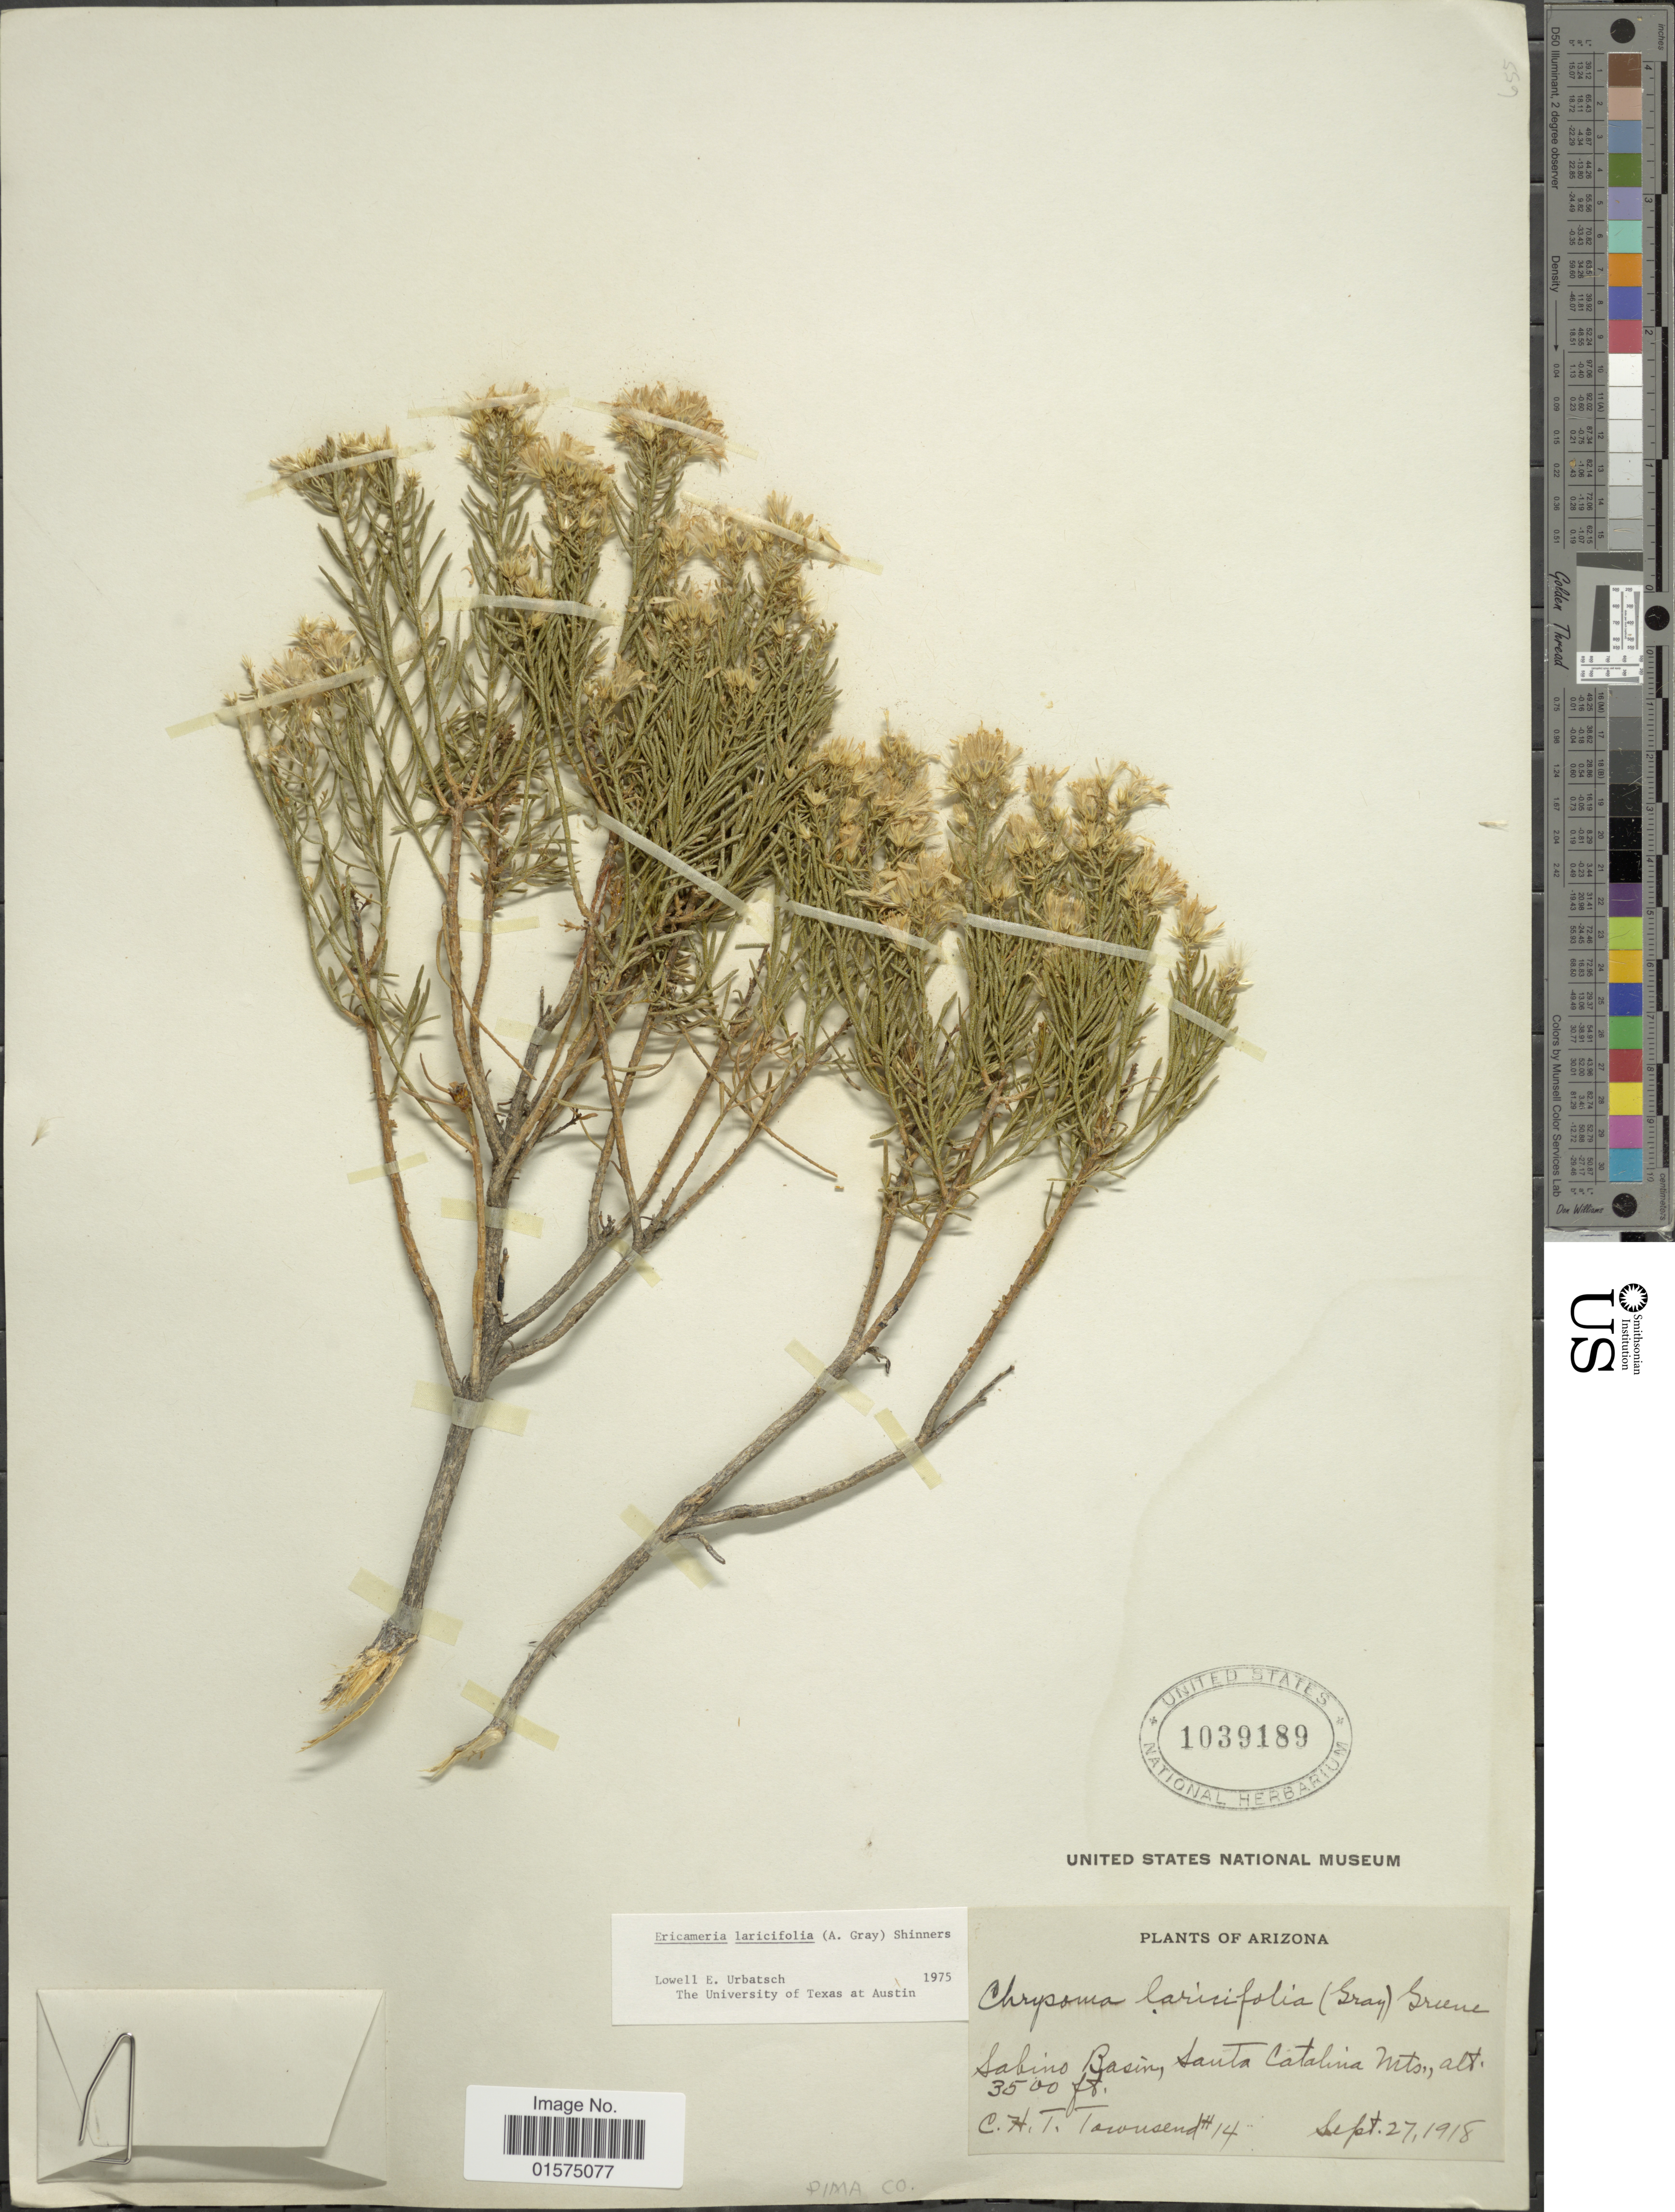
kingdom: Plantae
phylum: Tracheophyta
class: Magnoliopsida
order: Asterales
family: Asteraceae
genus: Ericameria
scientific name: Ericameria laricifolia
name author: (A. Gray) Shinners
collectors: C. H. T. Townsend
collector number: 14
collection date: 1918-09-27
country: United States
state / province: Arizona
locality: Sabino Basin, Santa Catalina Mts.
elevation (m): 1067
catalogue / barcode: US 1039189